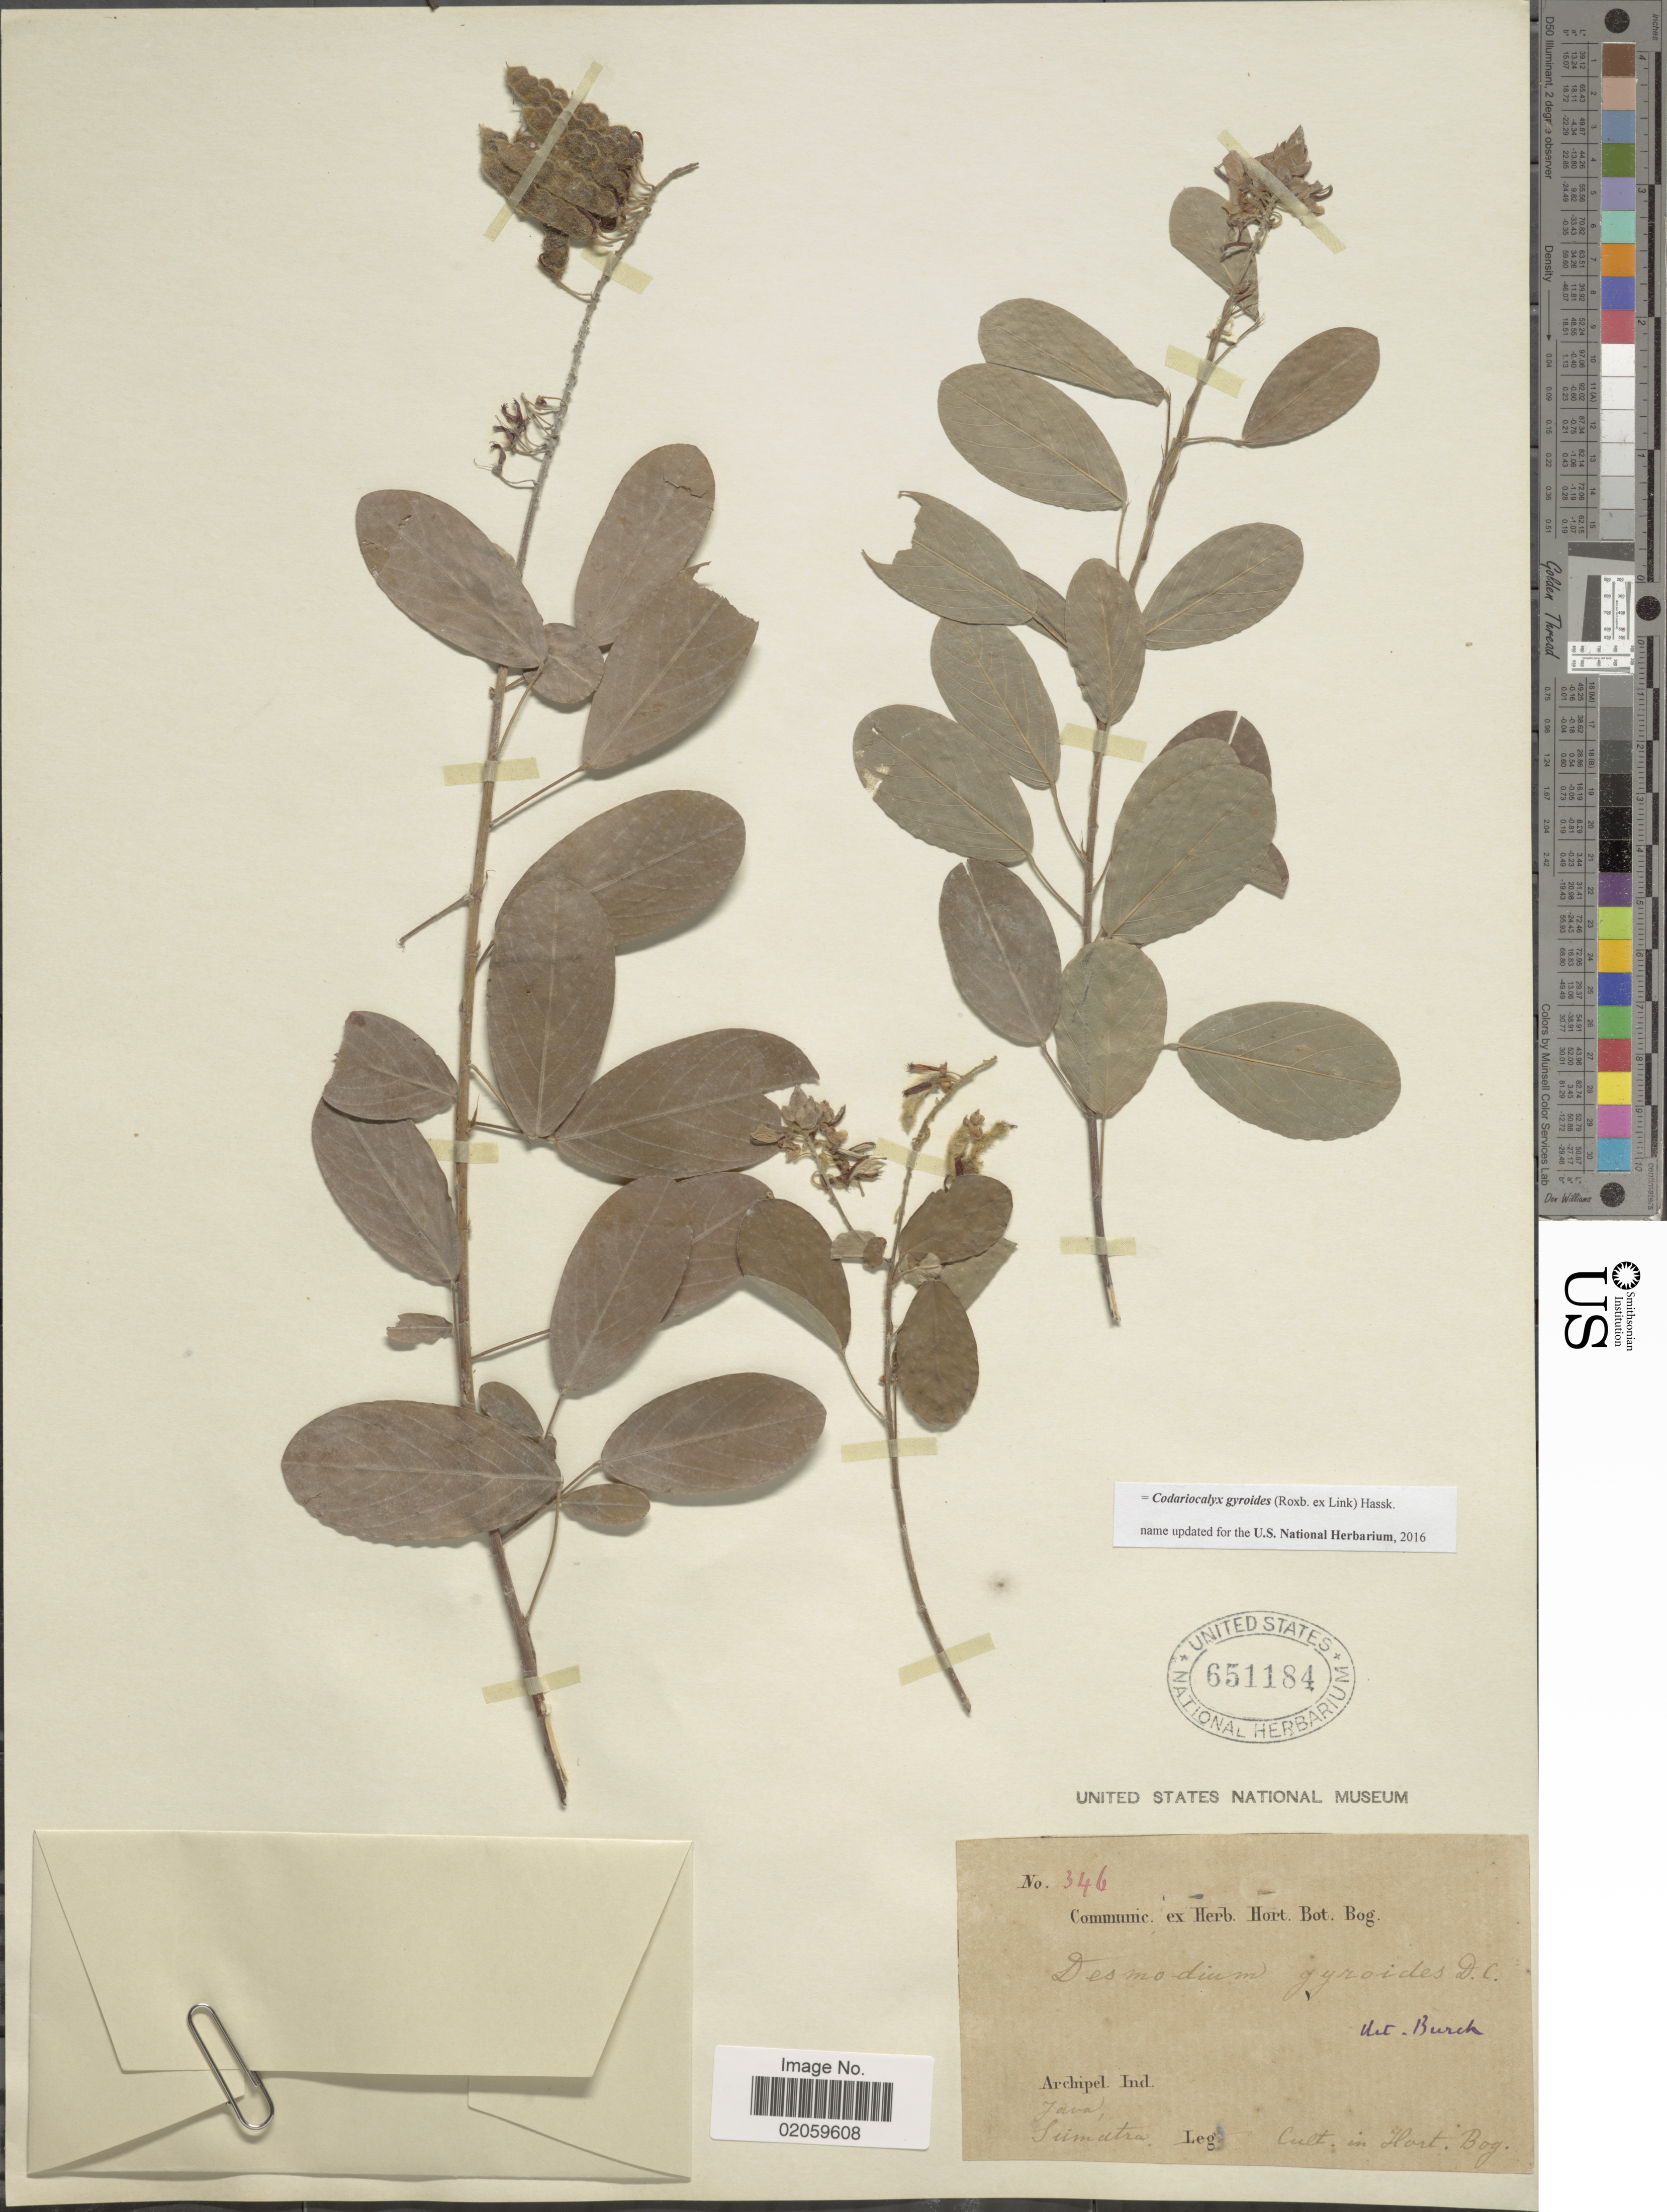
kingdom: Plantae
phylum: Tracheophyta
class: Magnoliopsida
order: Fabales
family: Fabaceae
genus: Codariocalyx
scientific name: Codariocalyx gyroides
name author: (Roxb. & Link) X.Y. Zhu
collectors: Cult. In Hort. Bog.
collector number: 346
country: Indonesia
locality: Archipel Ind. Java, Sumatra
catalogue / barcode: US 651184